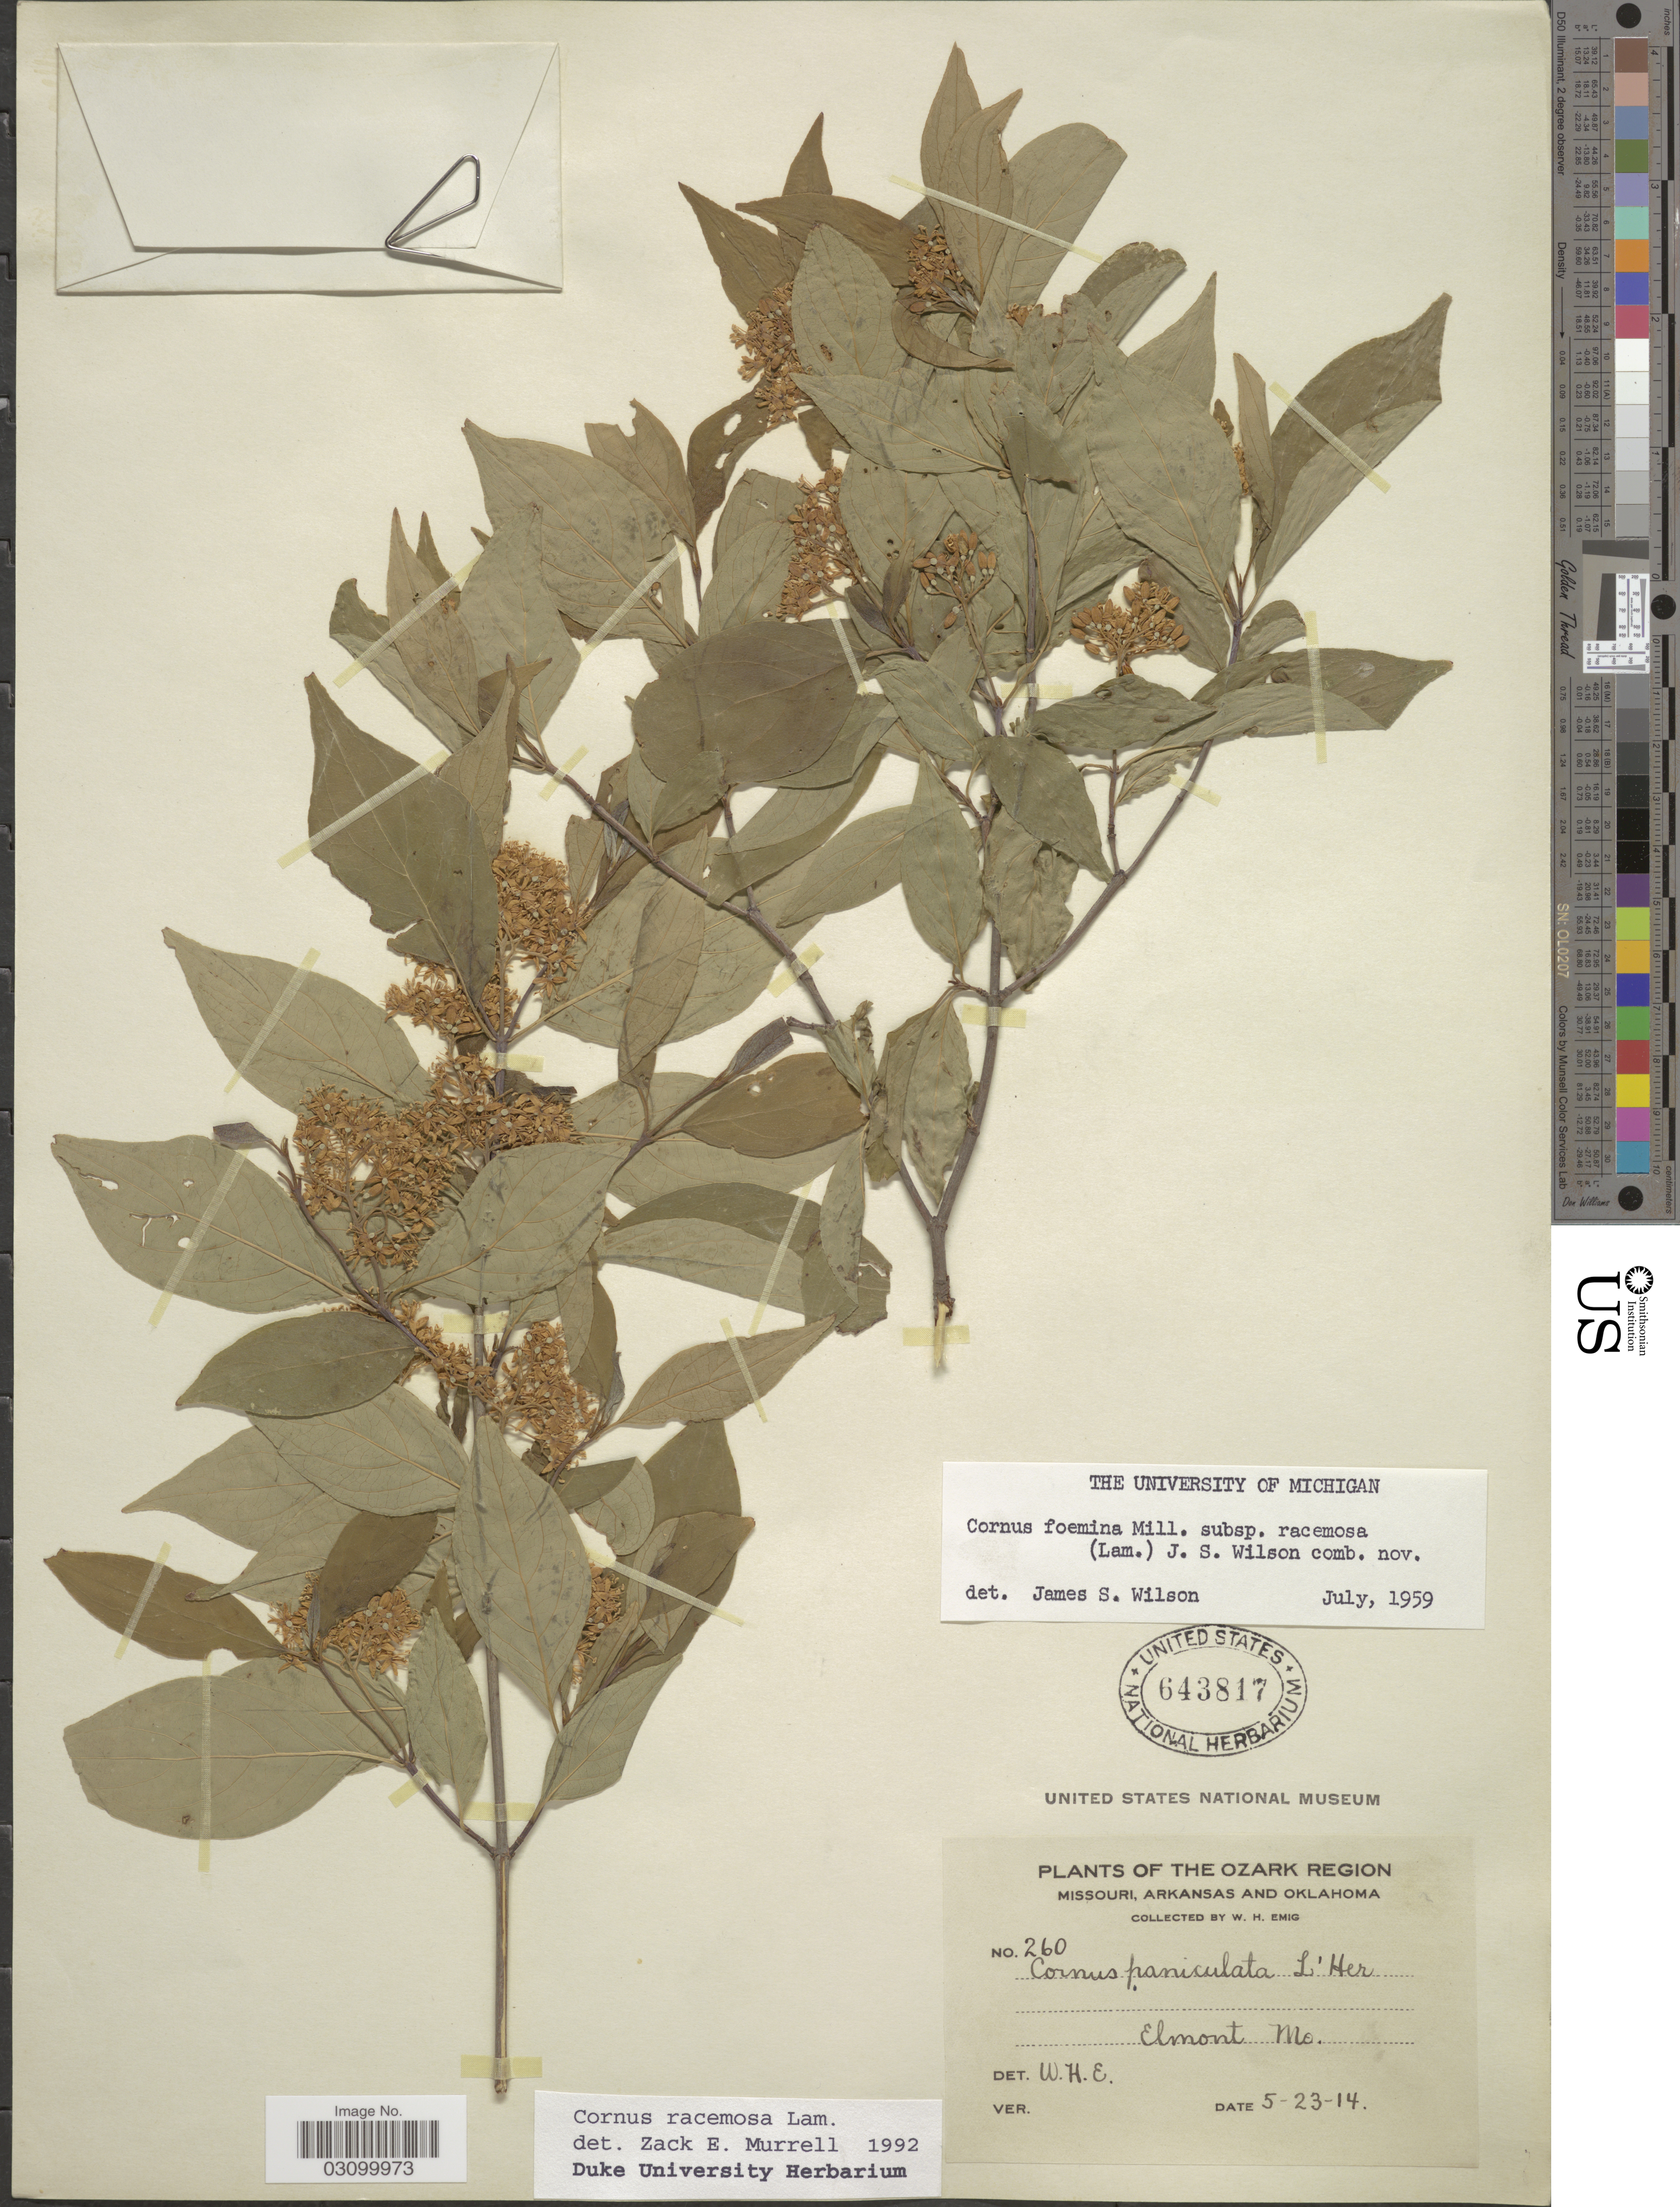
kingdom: Plantae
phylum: Tracheophyta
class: Magnoliopsida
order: Cornales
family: Cornaceae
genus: Cornus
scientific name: Cornus racemosa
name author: Lam.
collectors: W. H. Emig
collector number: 260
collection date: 1914-05-23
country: United States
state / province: Missouri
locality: The Ozark Region. Elmont.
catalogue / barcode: US 643817